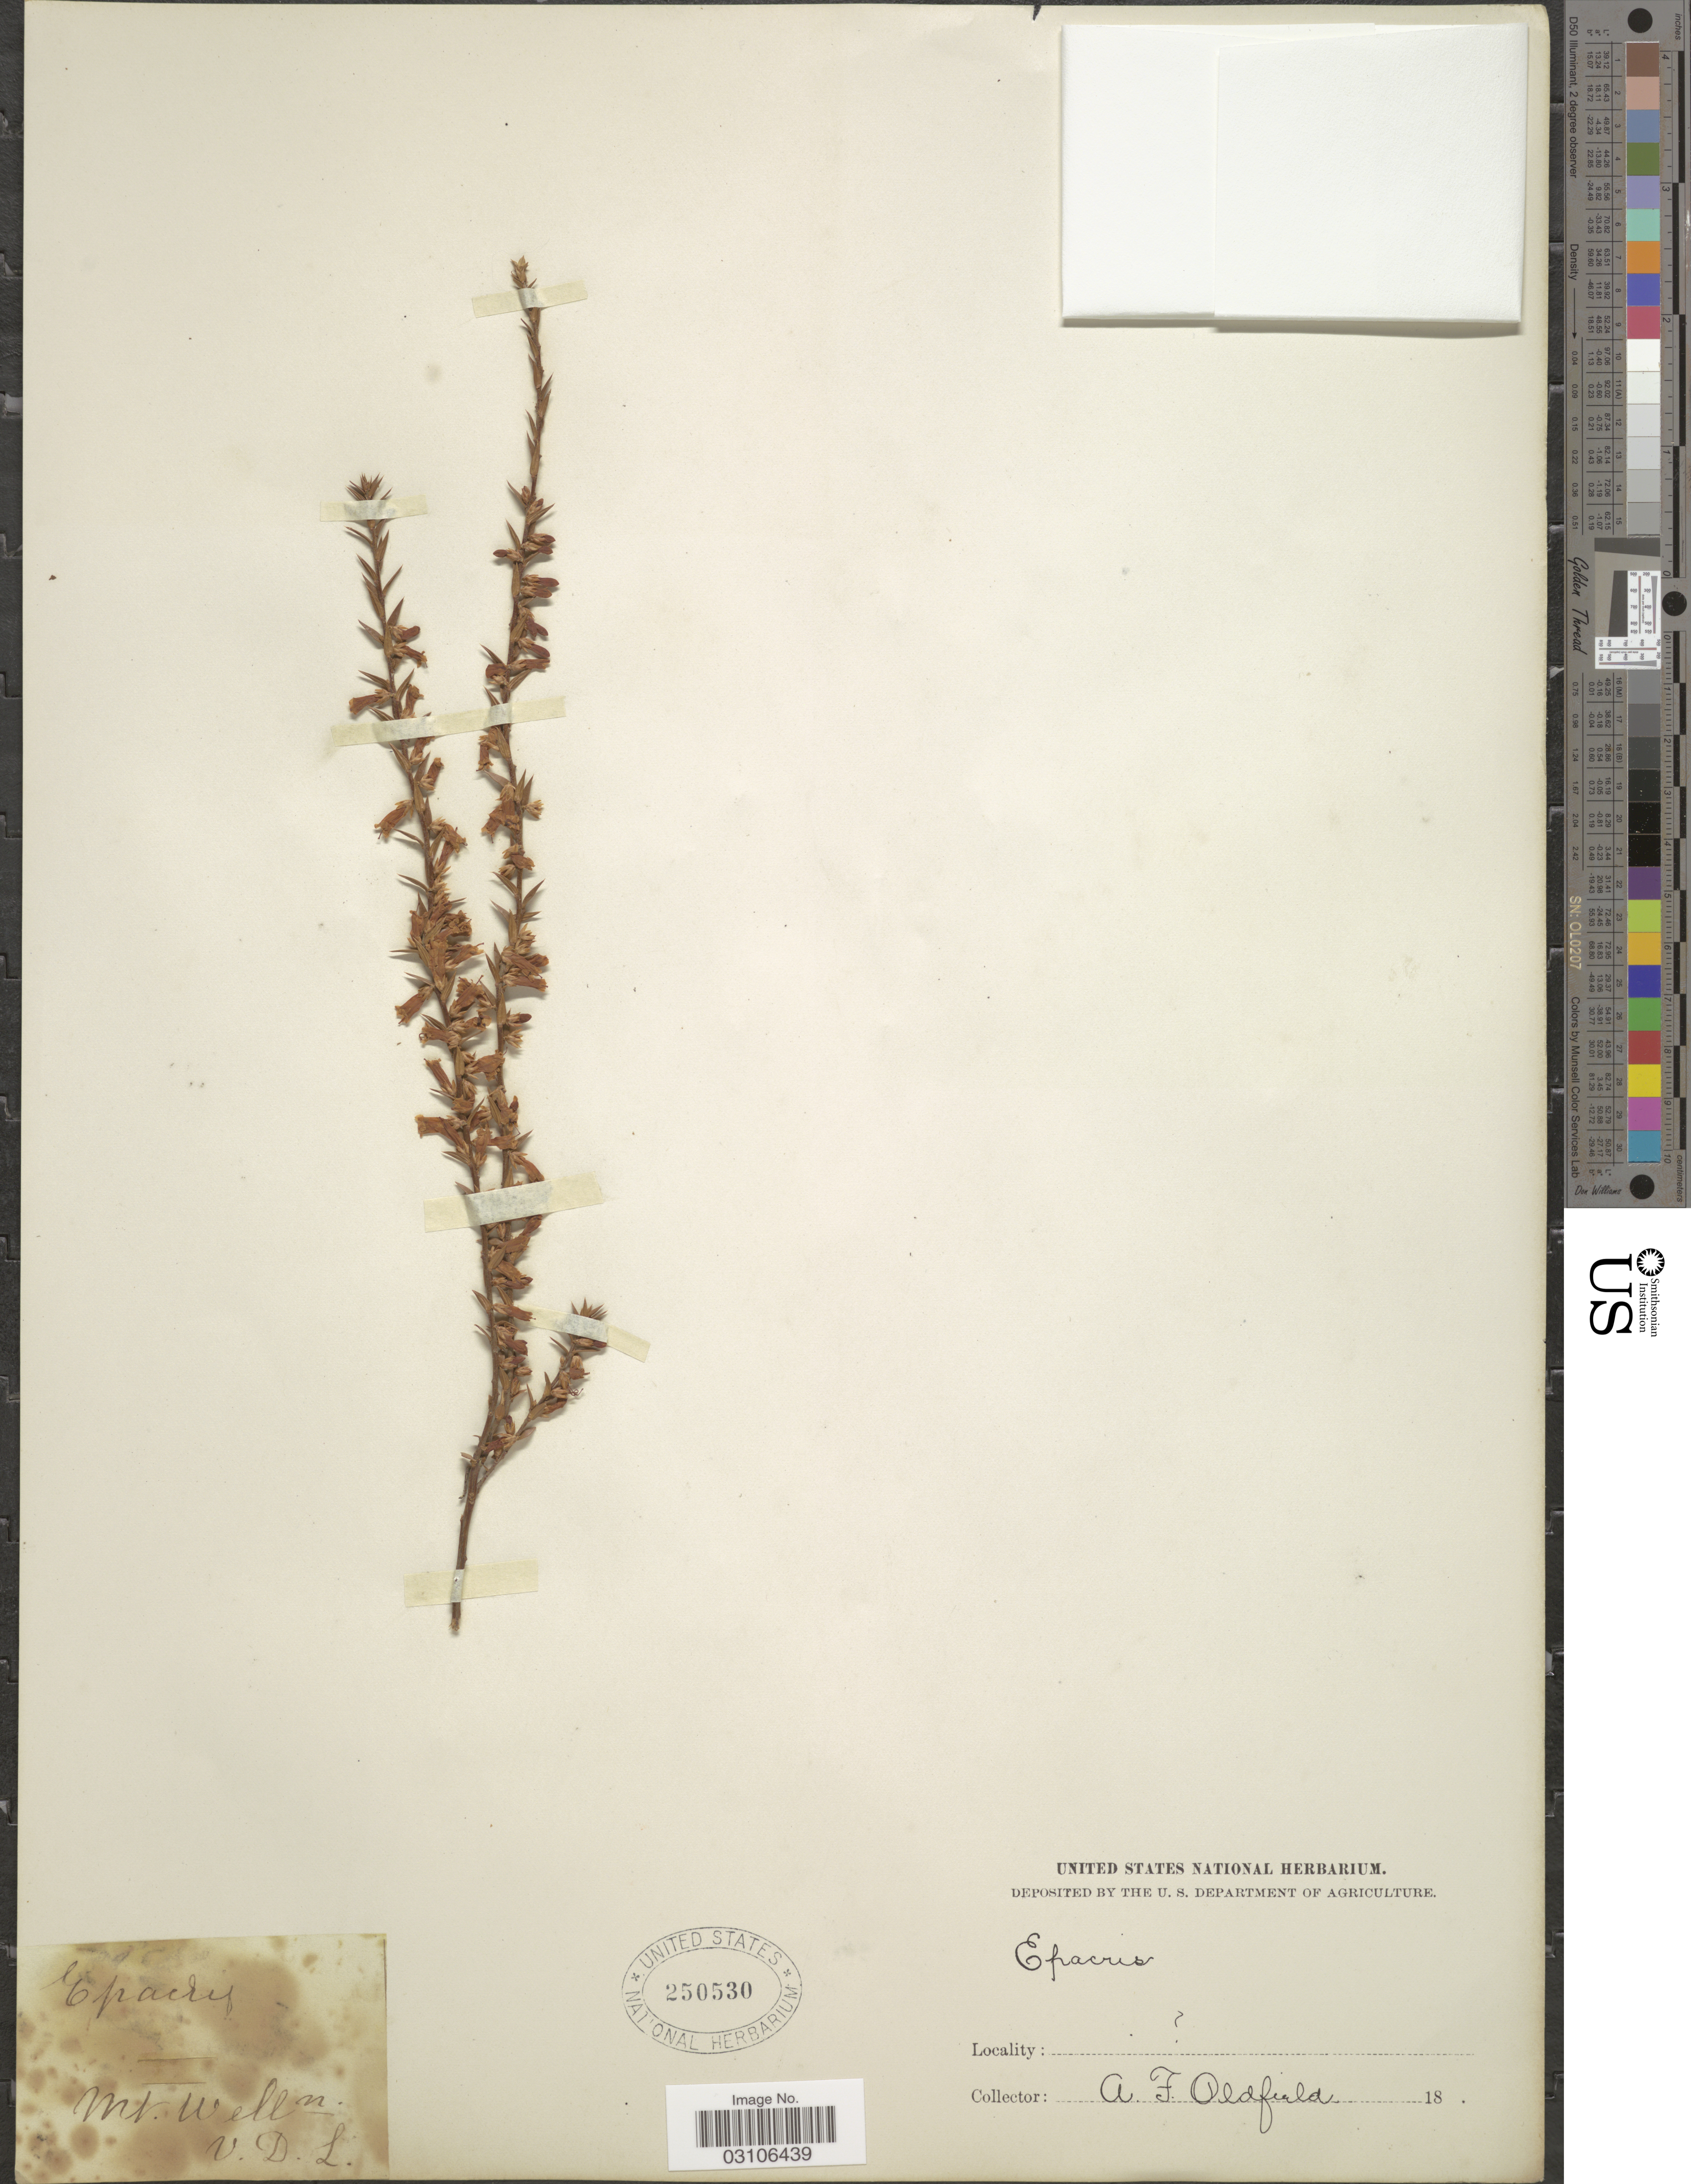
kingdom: Plantae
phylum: Tracheophyta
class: Magnoliopsida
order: Ericales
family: Ericaceae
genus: Epacris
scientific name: Epacris sp.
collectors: A. Oldfield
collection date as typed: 18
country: Australia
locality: Mt. Welln.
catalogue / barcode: US 250530